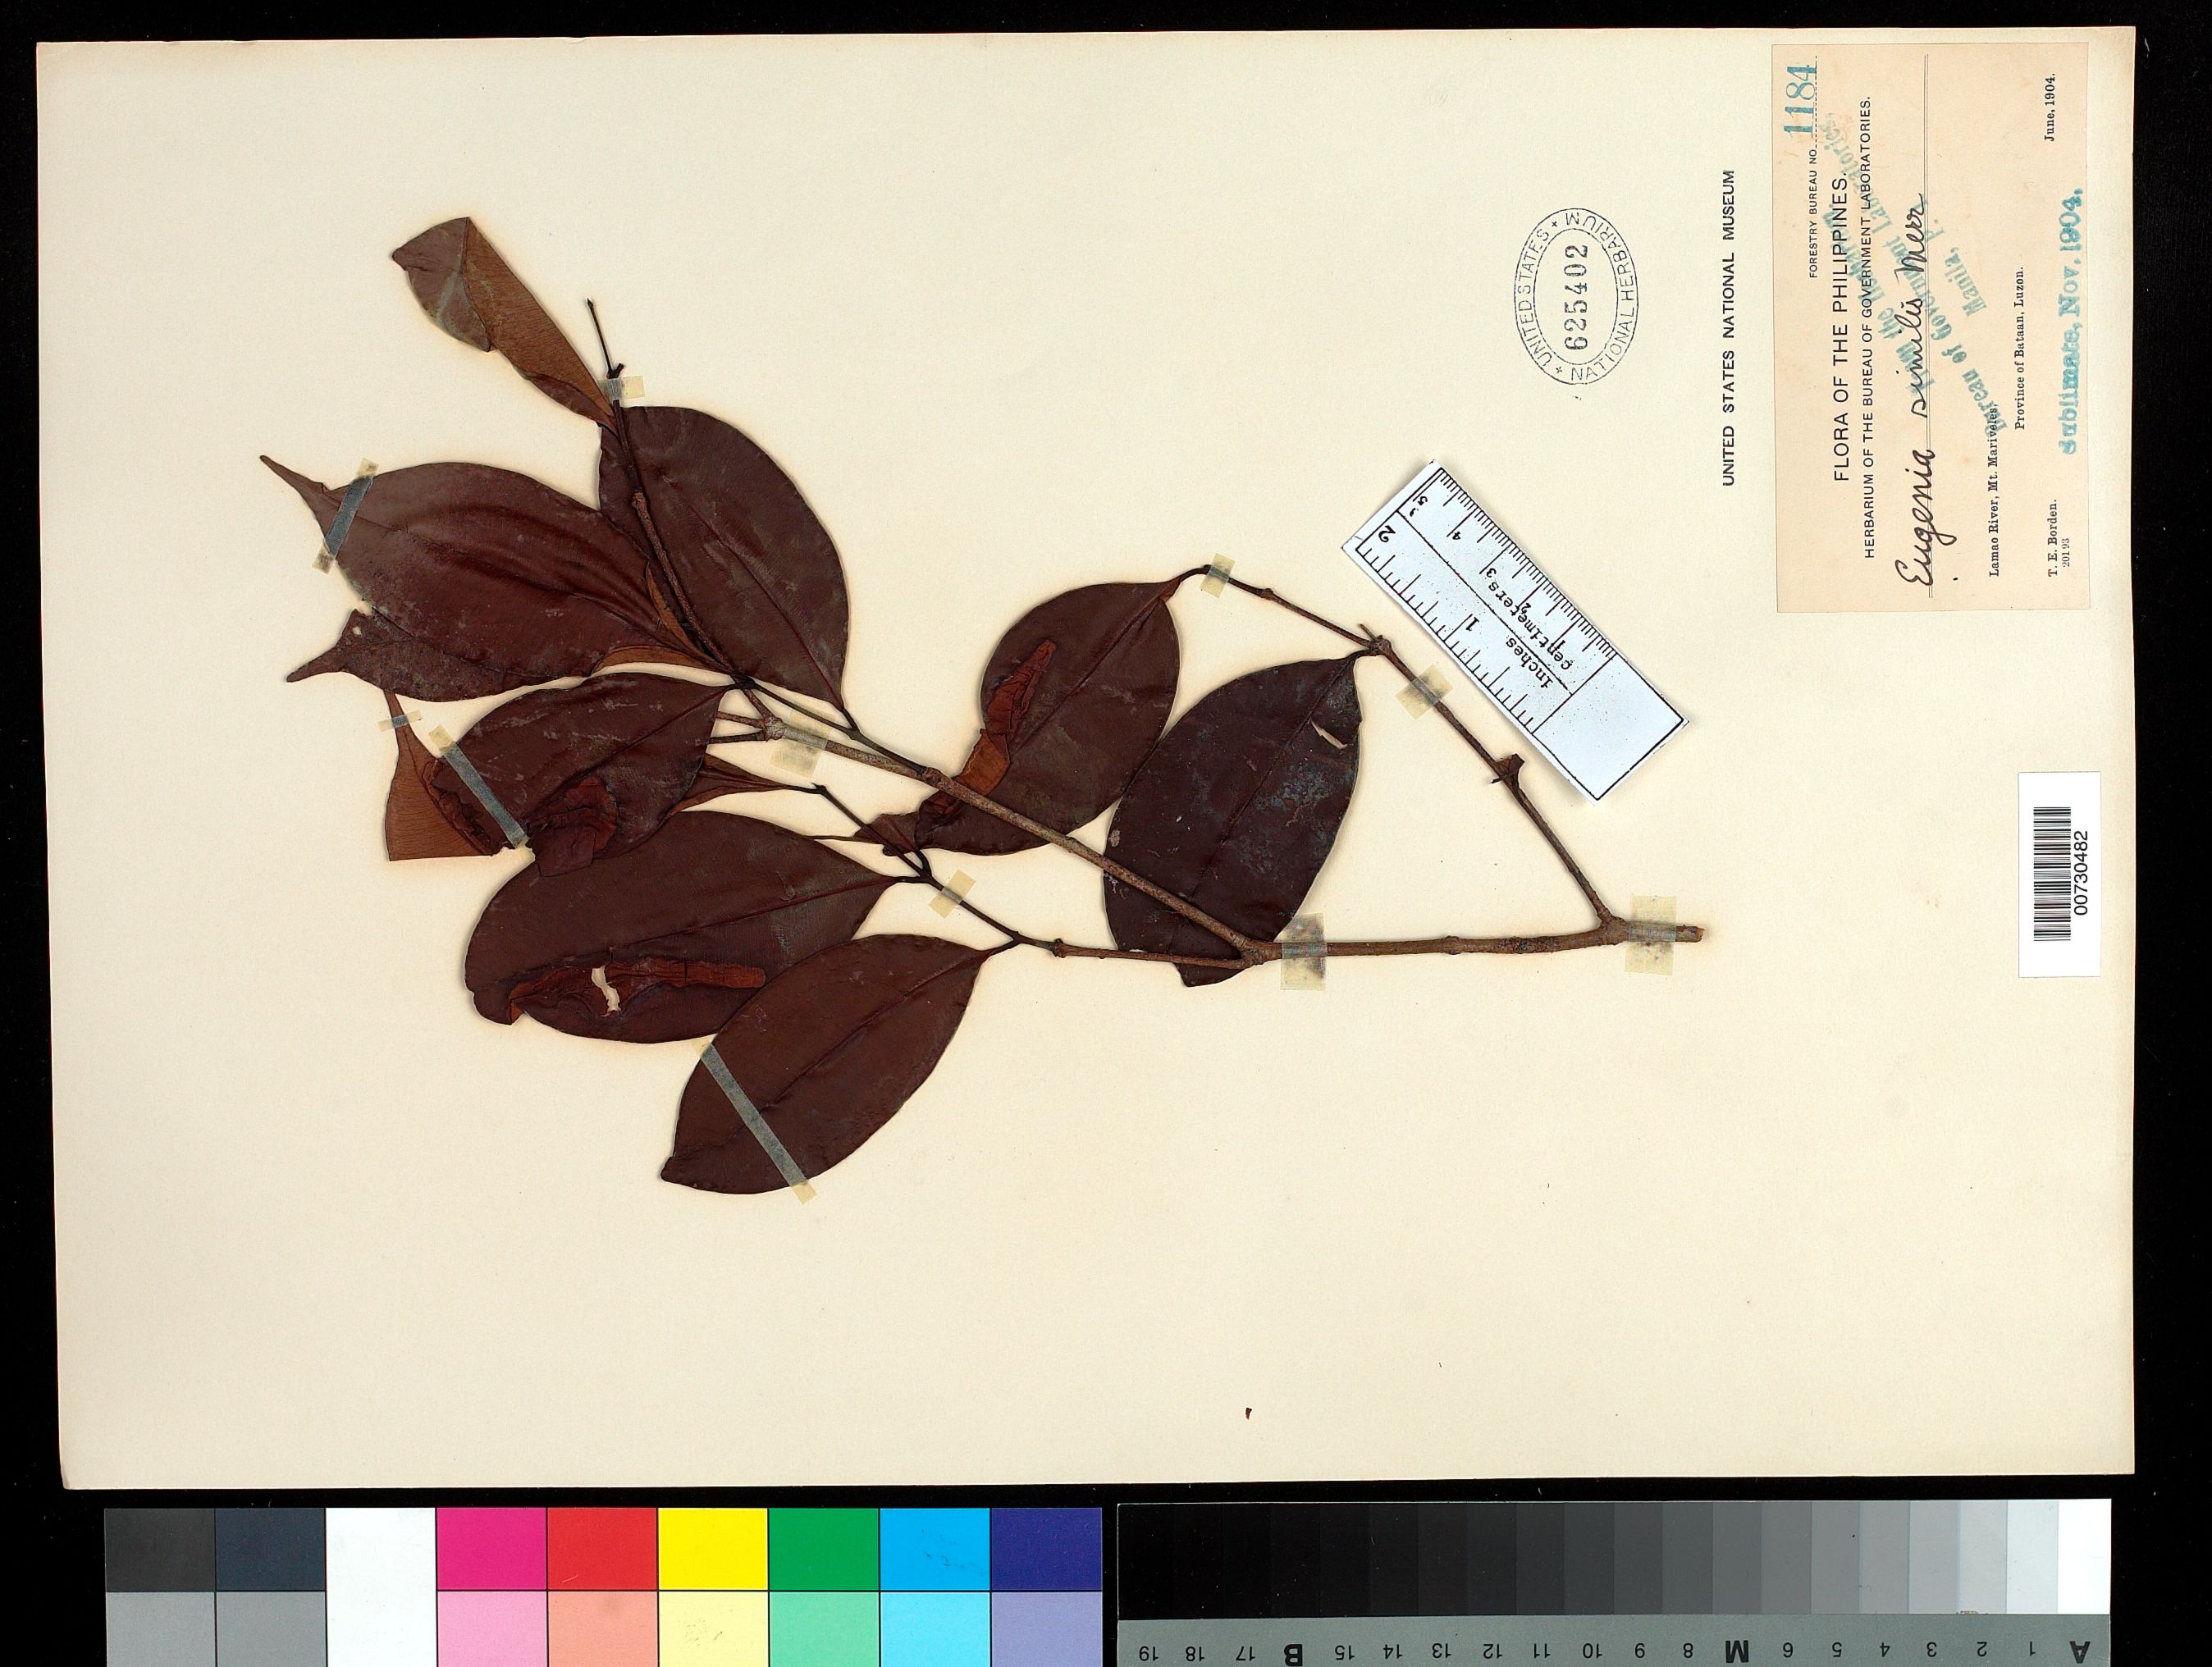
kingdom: Plantae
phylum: Tracheophyta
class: Magnoliopsida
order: Myrtales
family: Myrtaceae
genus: Syzygium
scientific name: Syzygium simile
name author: (Merr.) Merr.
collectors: T. E. Borden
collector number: For. Bur. 1184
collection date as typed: Jun 1904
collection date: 1904-06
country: Philippines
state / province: Central Luzon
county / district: Bataan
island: Luzon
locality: Lamao River, Mt Mariveles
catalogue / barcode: US 625402